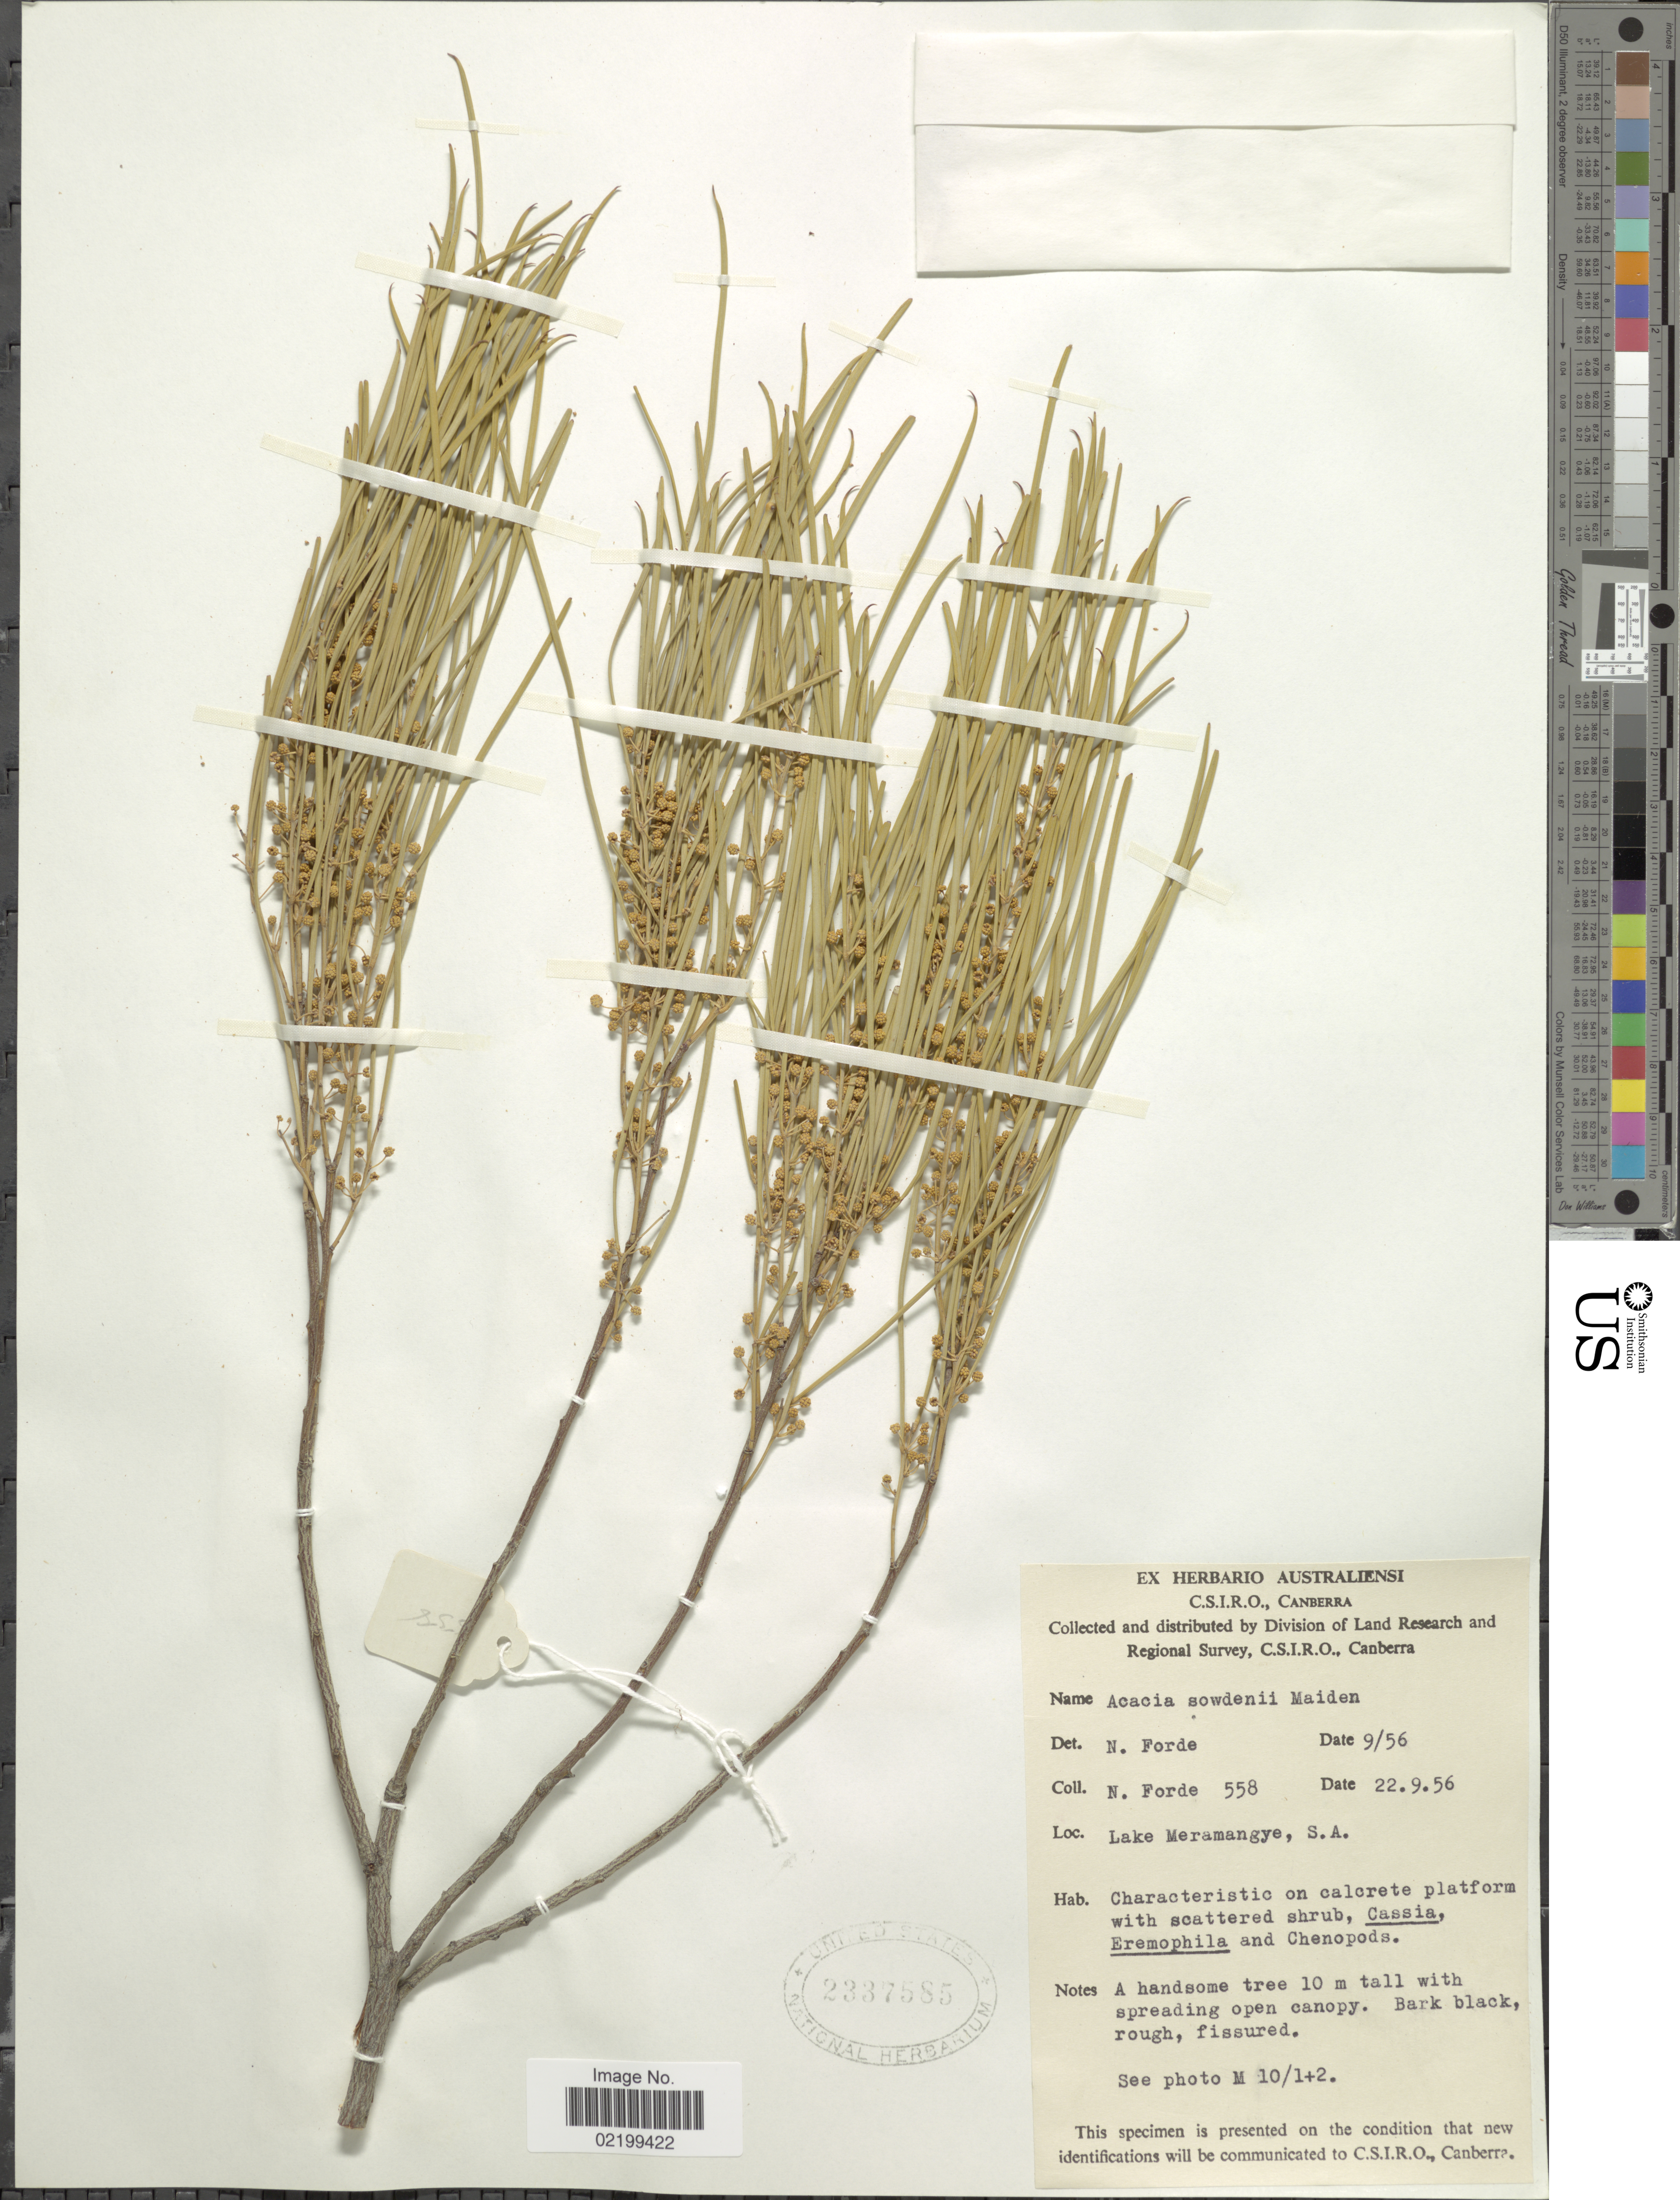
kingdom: Plantae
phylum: Tracheophyta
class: Magnoliopsida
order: Fabales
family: Fabaceae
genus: Acacia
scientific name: Acacia sowdenii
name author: Maiden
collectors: N. Forde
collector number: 558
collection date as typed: Transcribed d/m/y: 22/9/56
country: Australia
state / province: South Australia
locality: Lake Meramangye, S.A.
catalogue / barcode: US 2337585